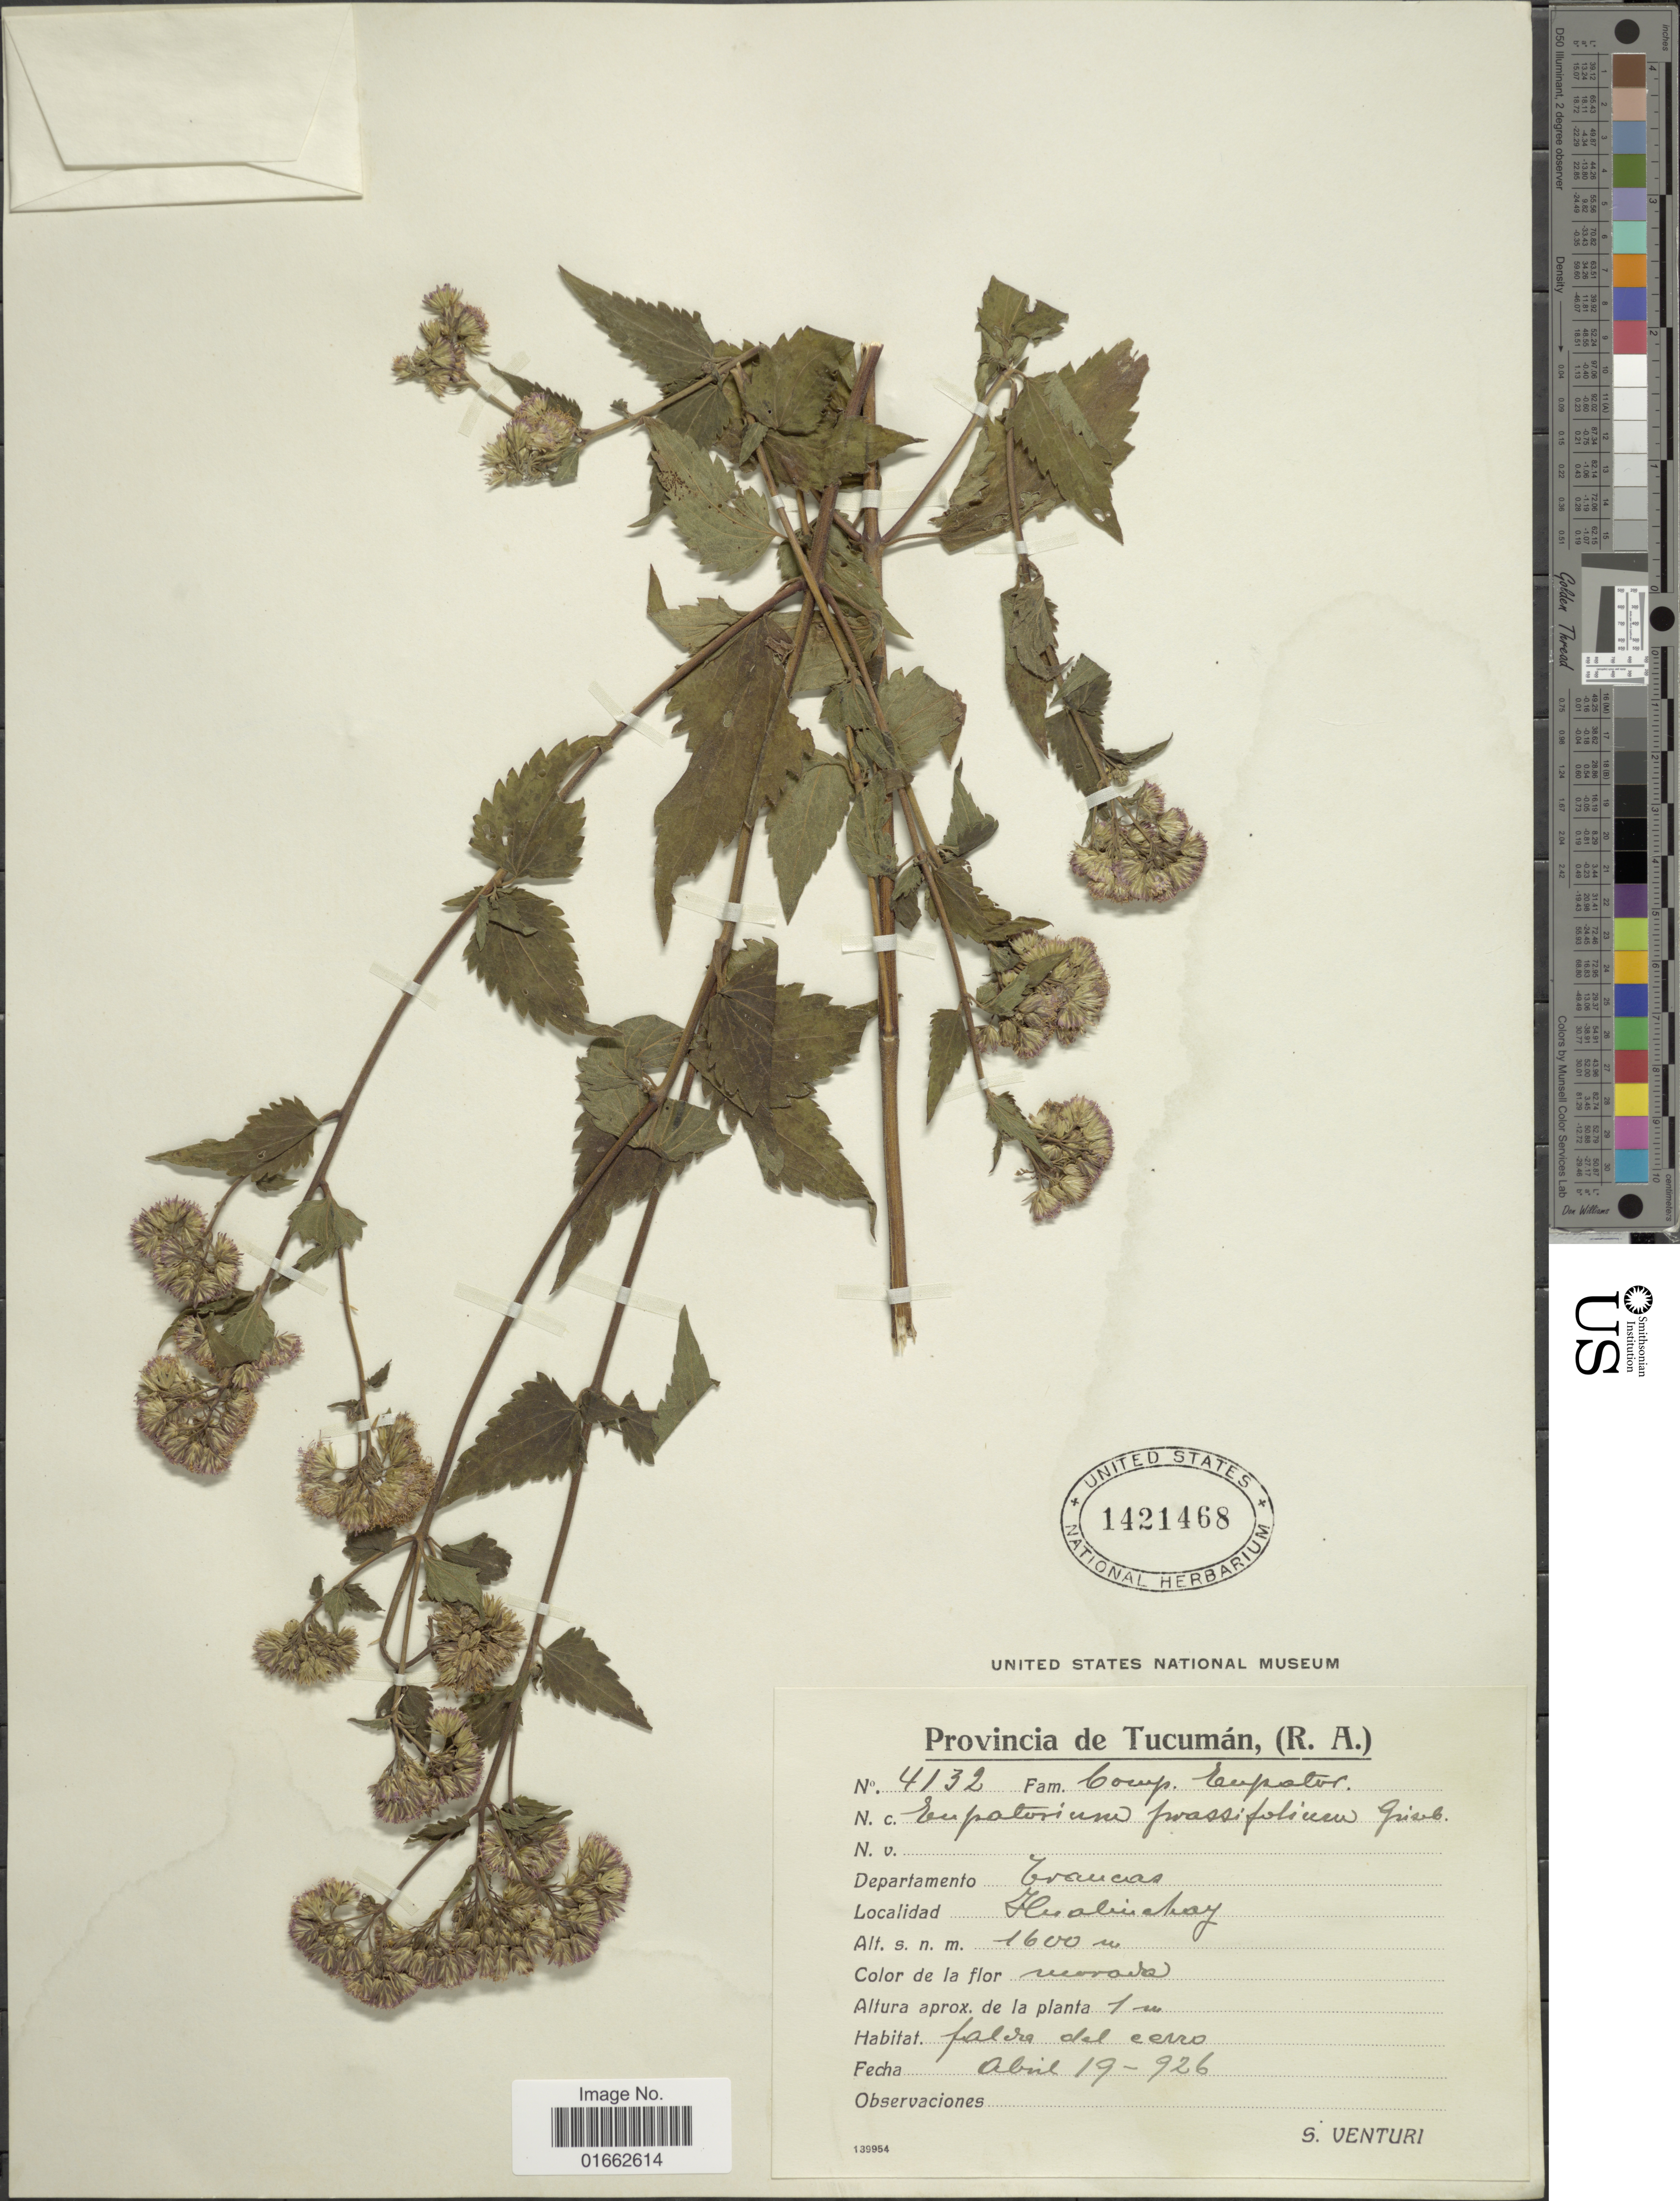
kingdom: Plantae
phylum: Tracheophyta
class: Magnoliopsida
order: Asterales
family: Asteraceae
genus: Fleischmannia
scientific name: Fleischmannia prasiifolia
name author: (Griseb.) R.M. King & H. Rob.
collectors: S. Venturi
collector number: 4132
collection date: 1926-04-19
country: Argentina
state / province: Tucumán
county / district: Trancas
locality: Hualinchay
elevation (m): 1600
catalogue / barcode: US 1421468